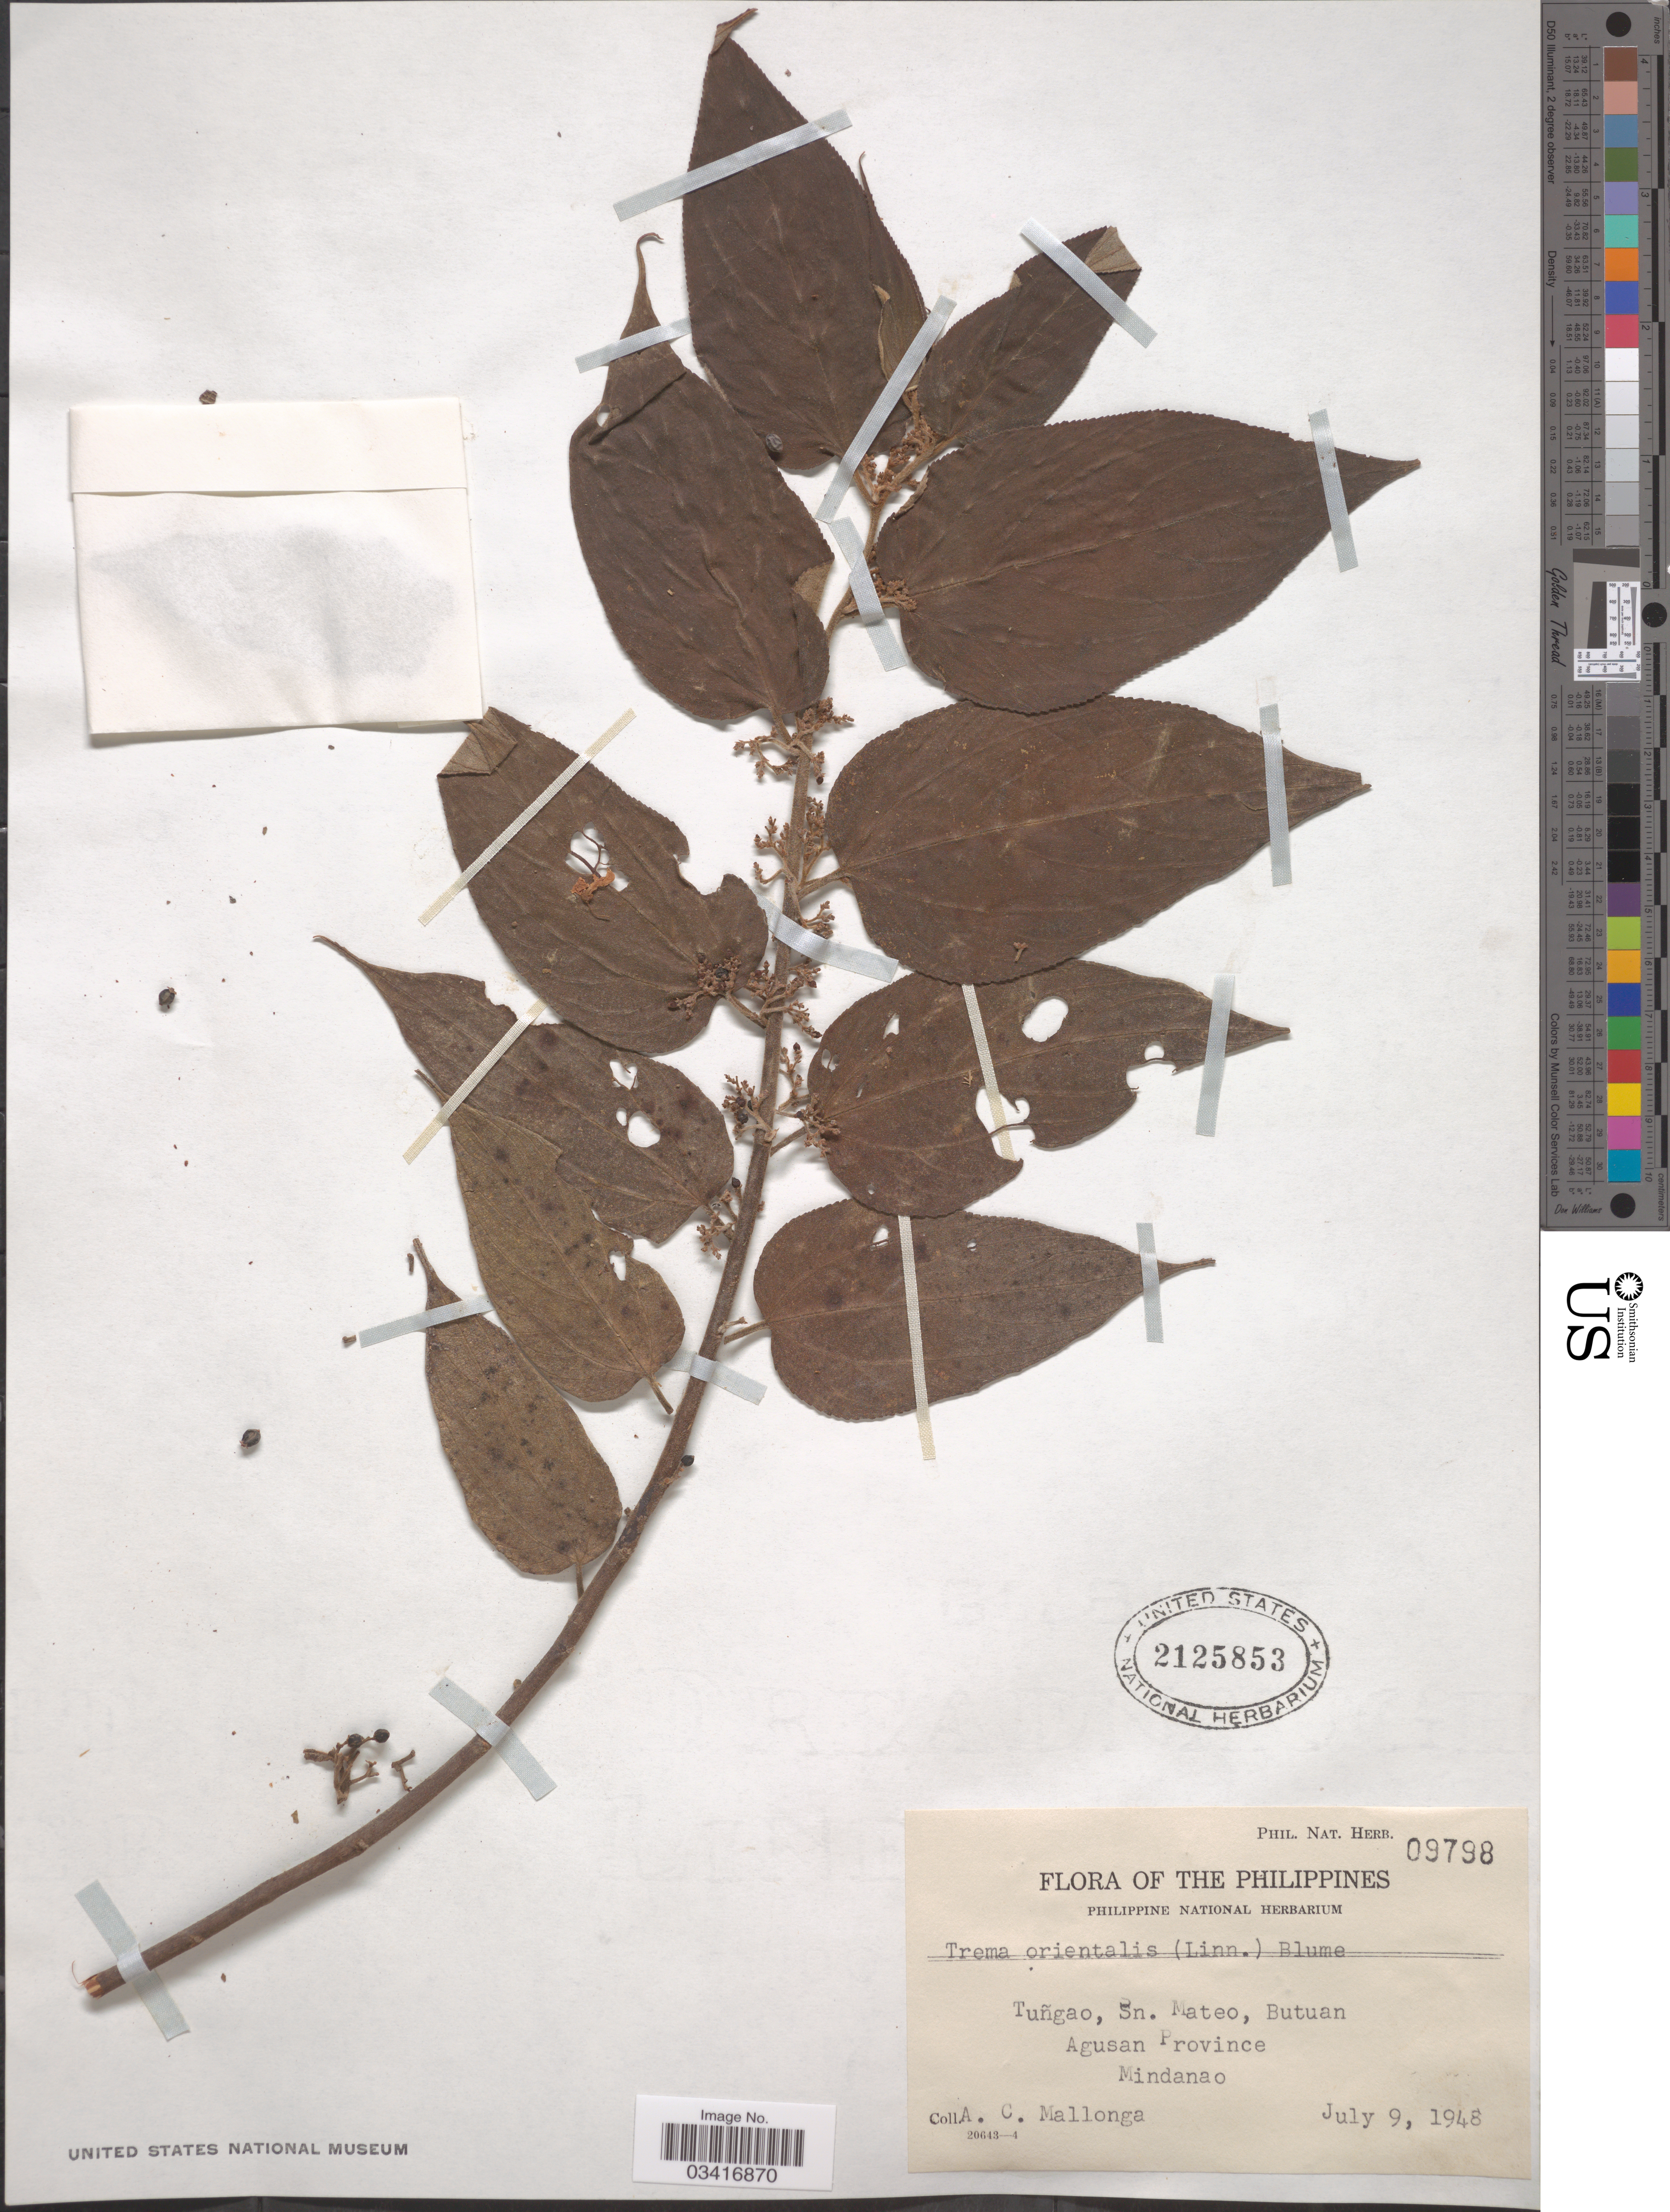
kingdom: Plantae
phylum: Tracheophyta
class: Magnoliopsida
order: Rosales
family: Cannabaceae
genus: Trema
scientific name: Trema orientale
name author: (L.) Blume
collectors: A. Mallonga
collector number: Phil. Nat. Herb. 09798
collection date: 1948-07-09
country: Philippines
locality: Tuñgao, Sn. Mateo, Butuan. Agusan Province. Mindanao.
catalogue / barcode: US 2125853